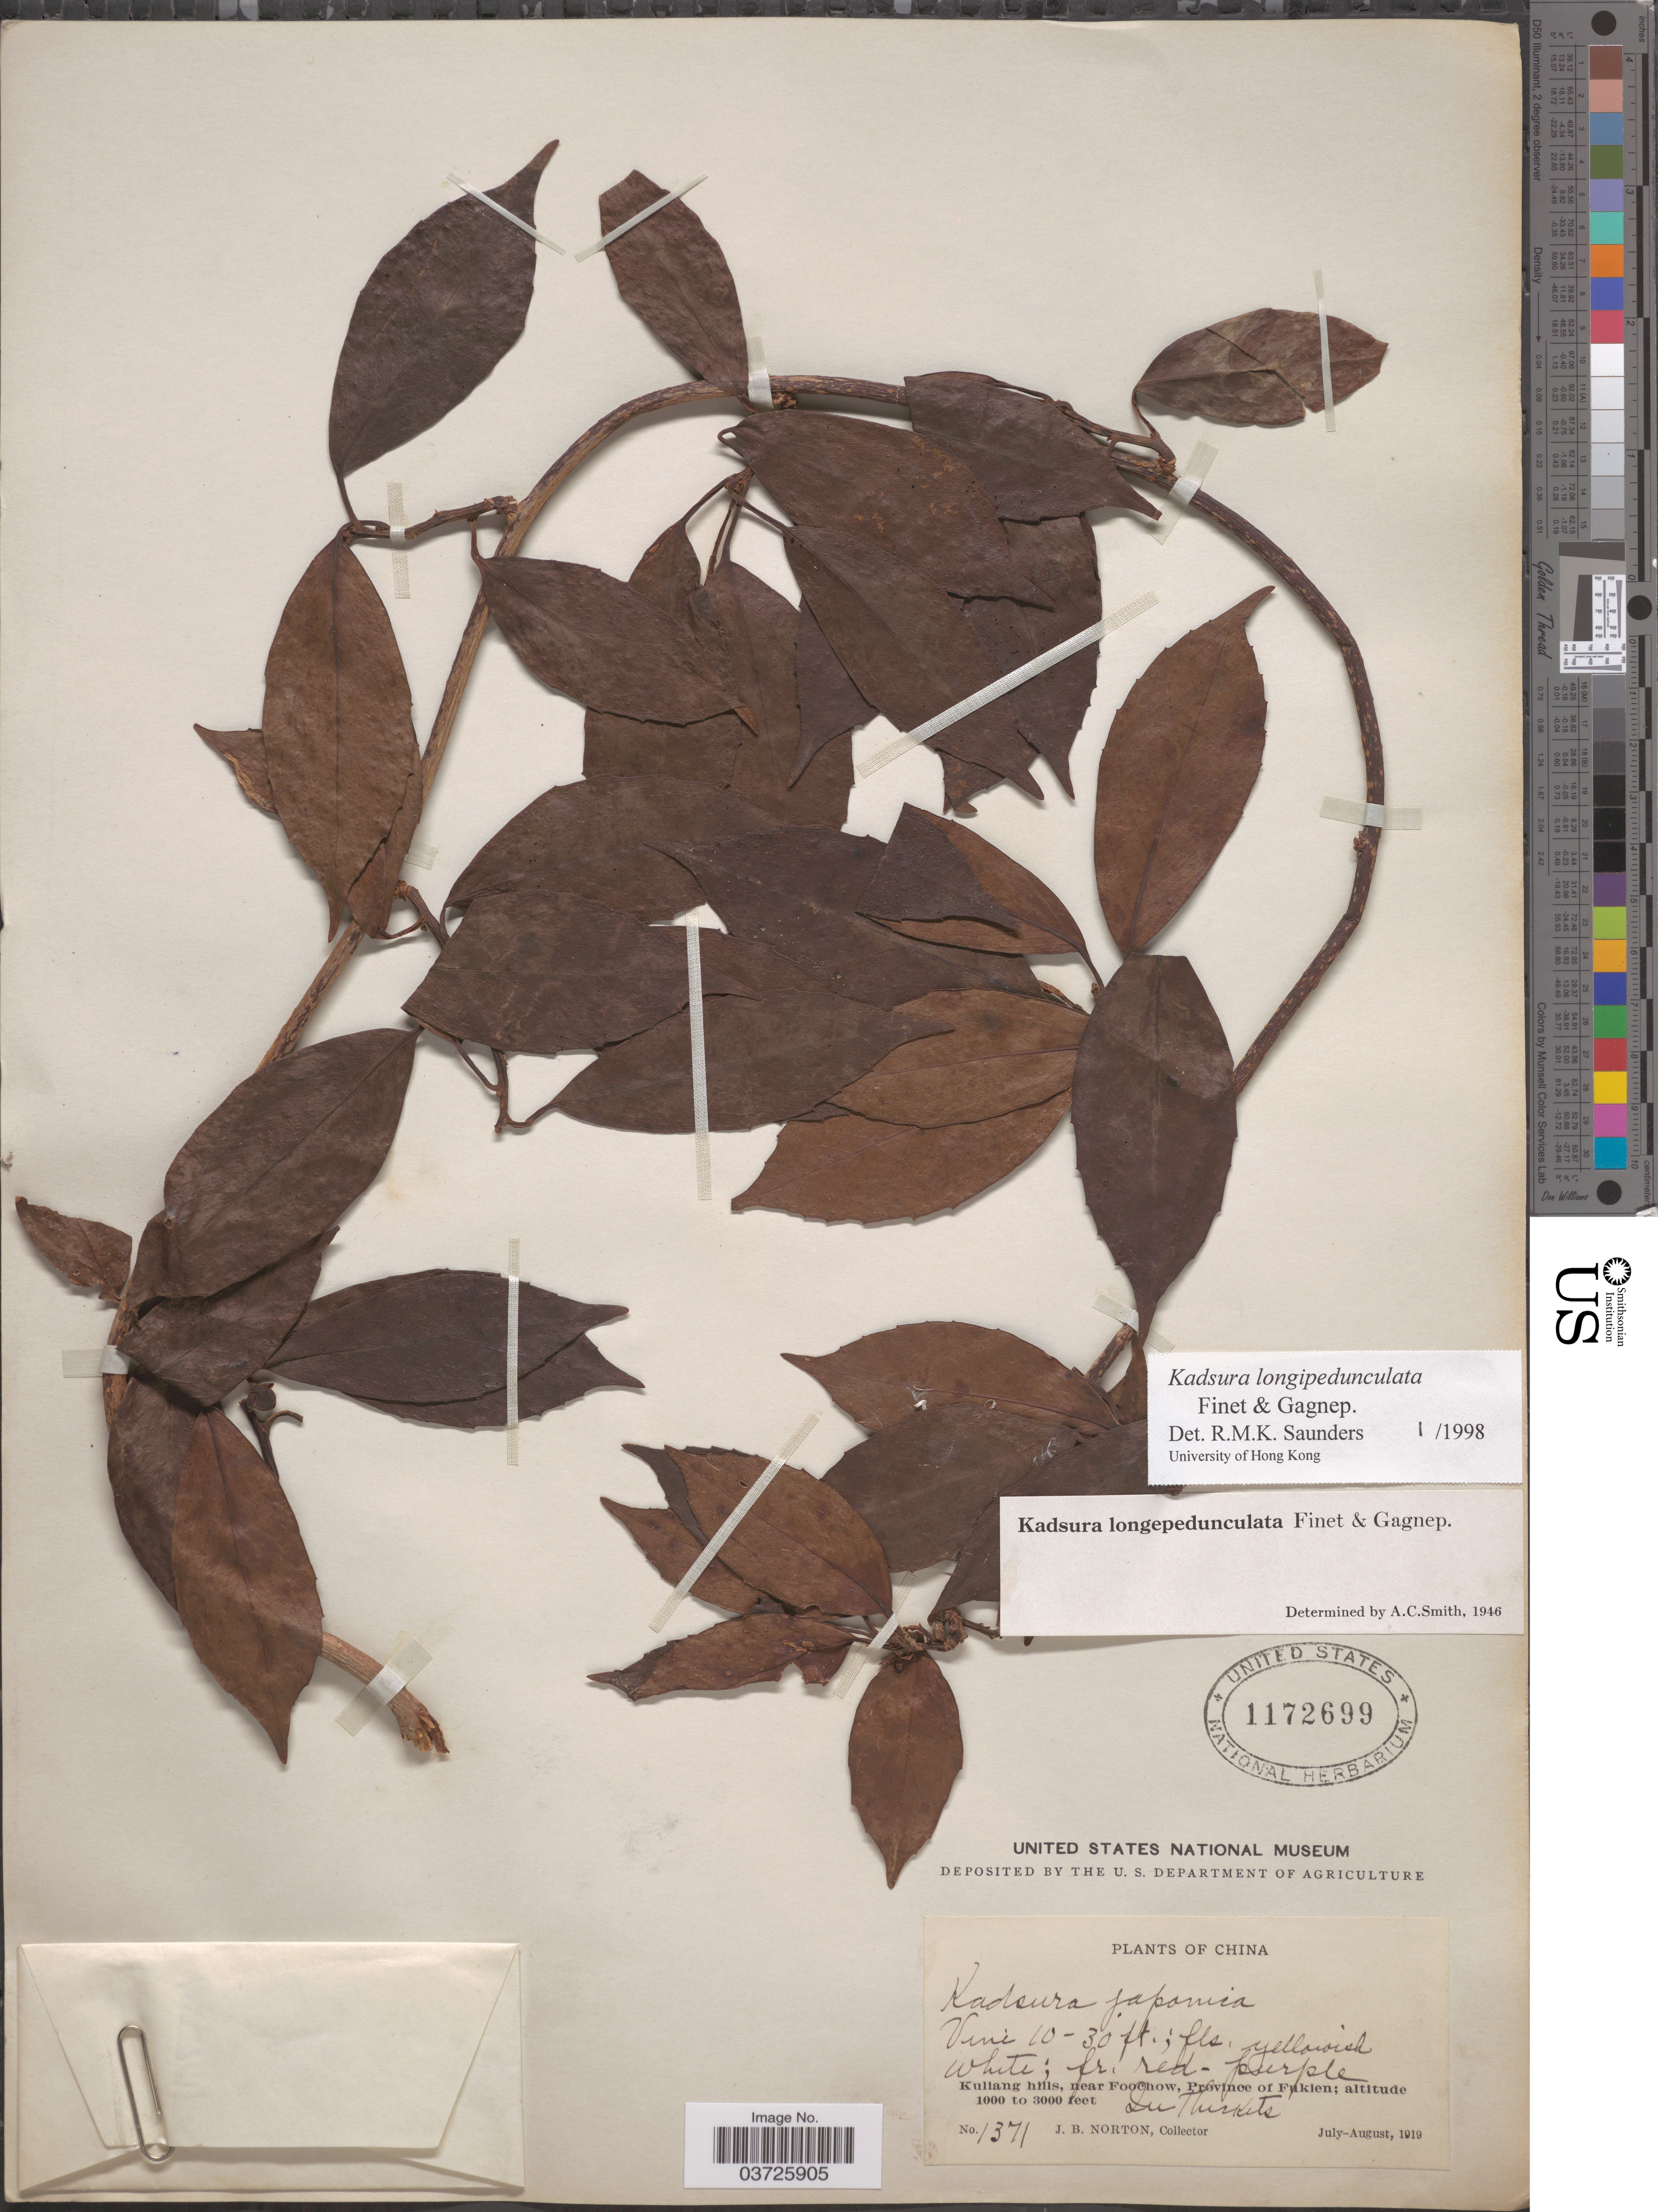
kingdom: Plantae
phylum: Tracheophyta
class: Magnoliopsida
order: Austrobaileyales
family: Schisandraceae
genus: Kadsura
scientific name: Kadsura longepedunculata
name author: Finet & Gagnep.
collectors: J. B. Norton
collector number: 1371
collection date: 1919-07/1919-08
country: China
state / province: Fujian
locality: Kuliang hills, near Foochow, Province of Fukien.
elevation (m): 305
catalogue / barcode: US 1172699